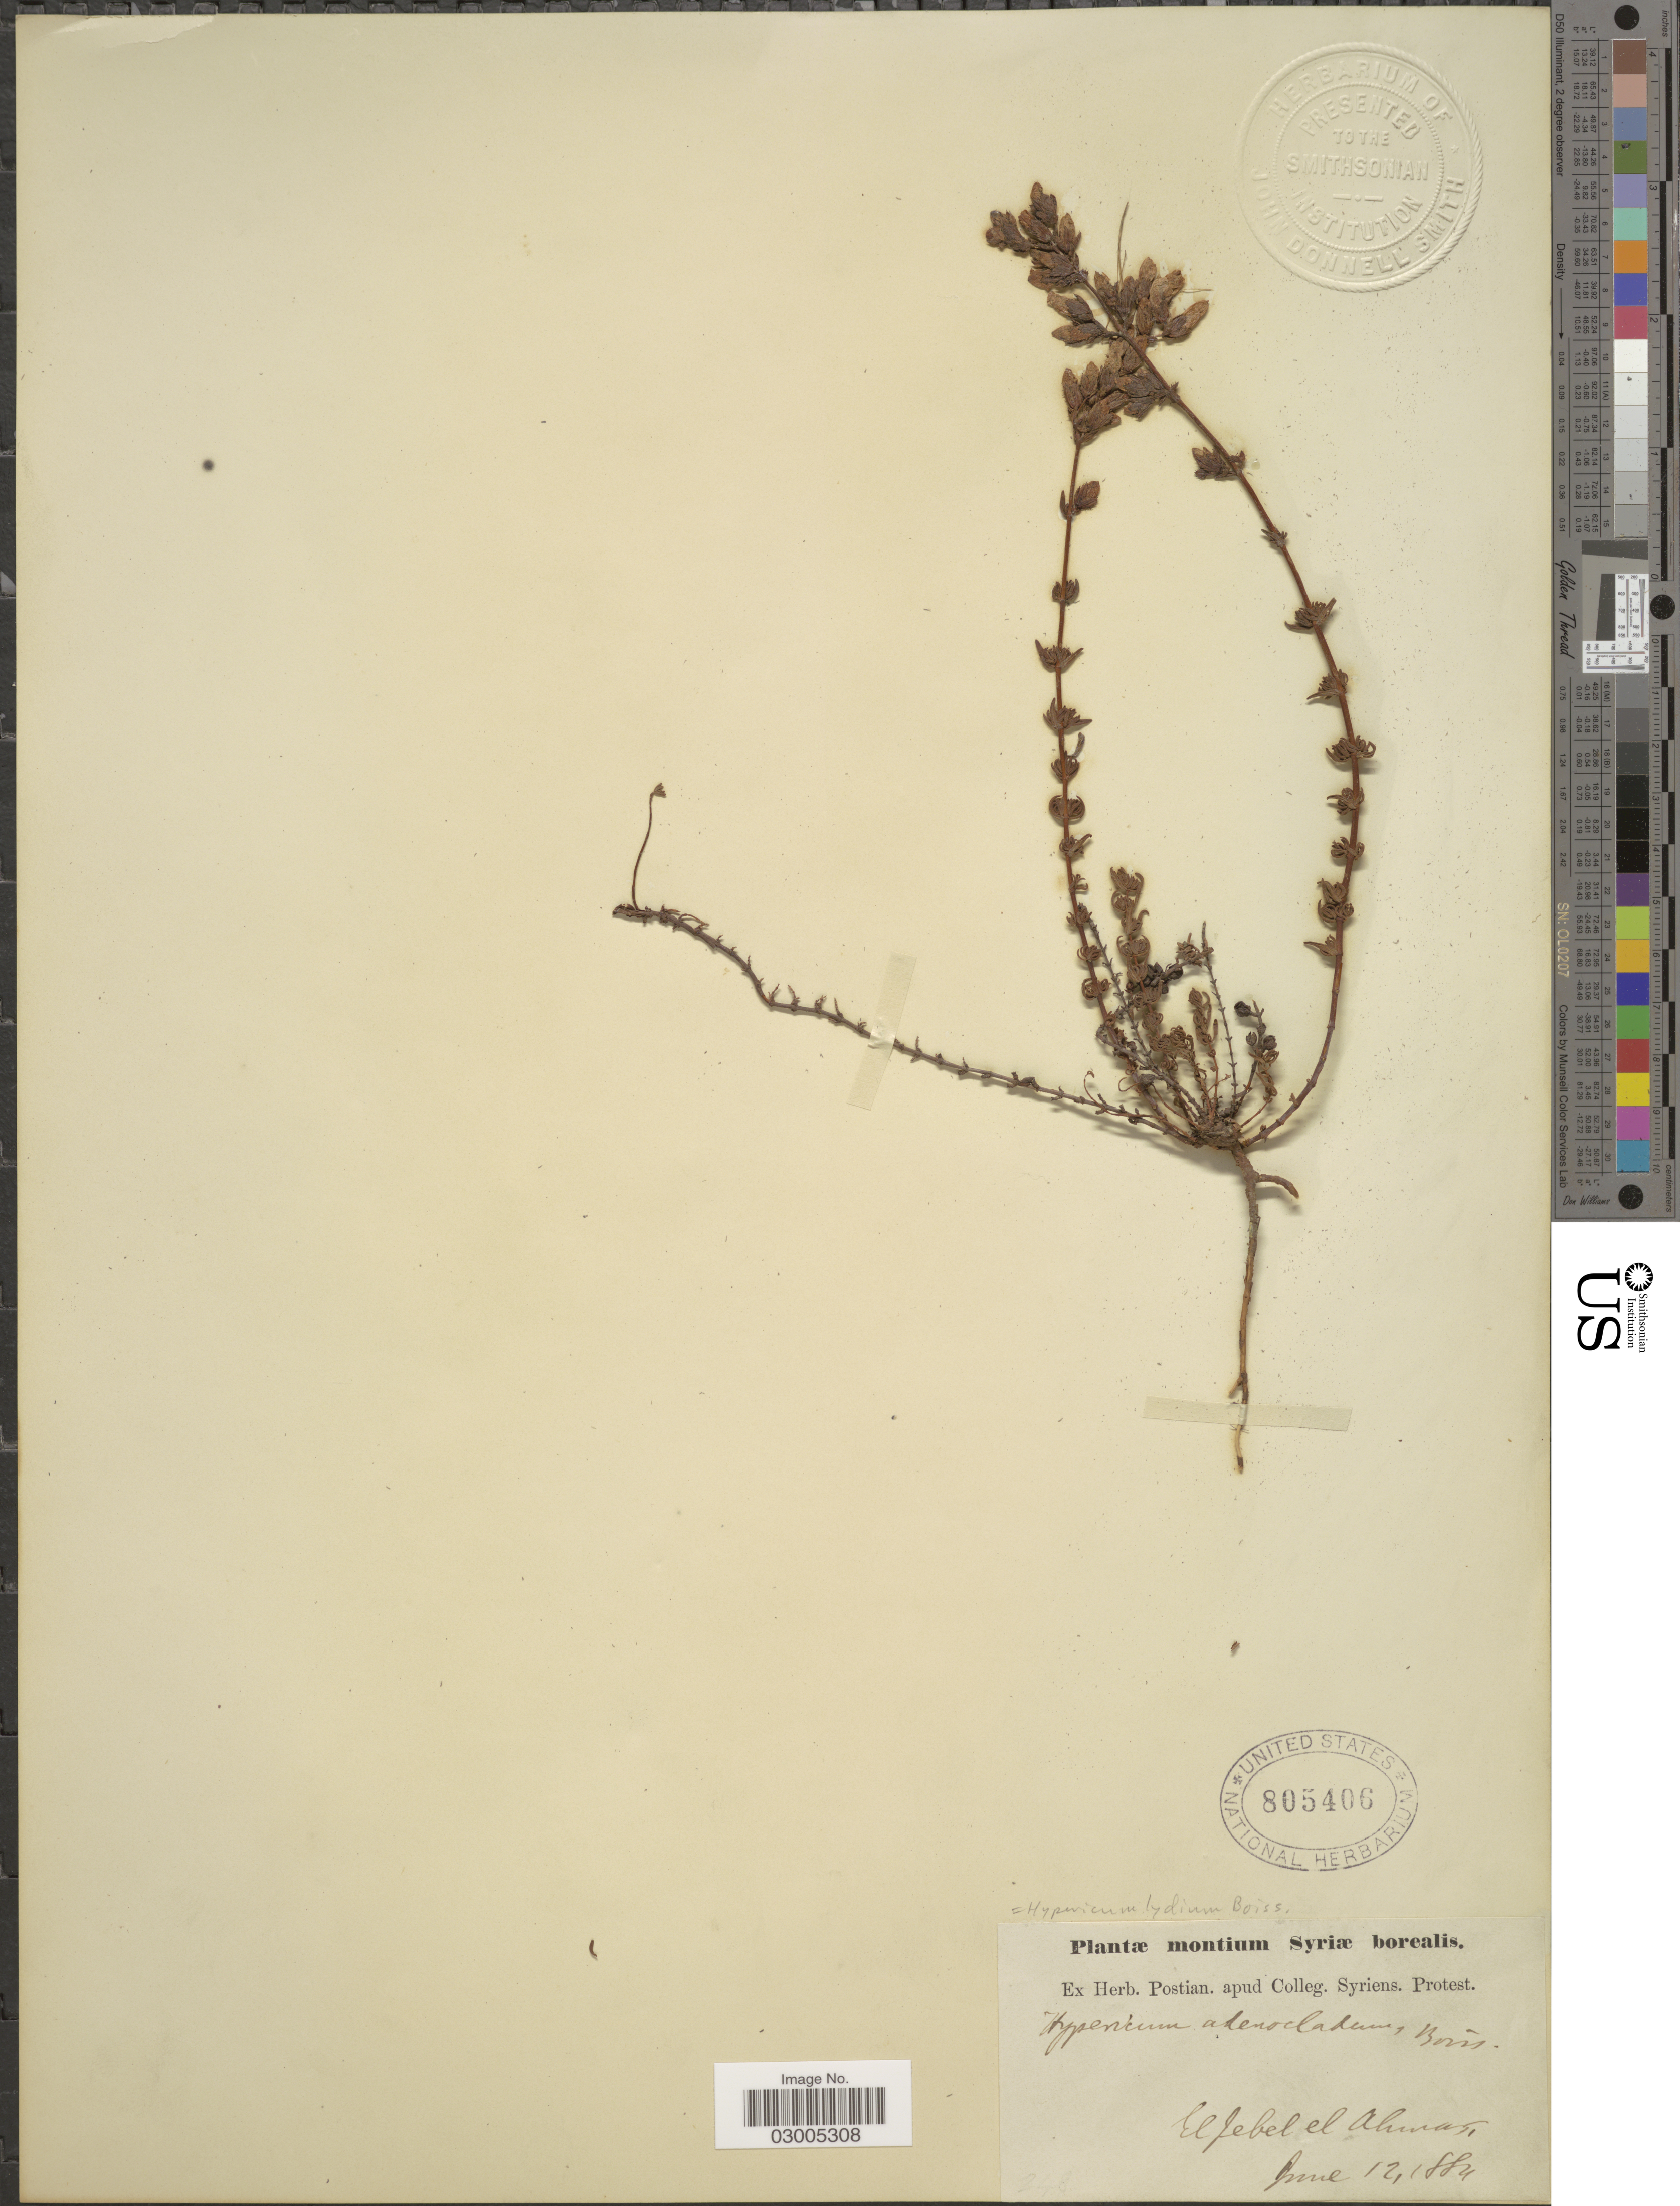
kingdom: Plantae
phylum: Tracheophyta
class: Magnoliopsida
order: Malpighiales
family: Hypericaceae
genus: Hypericum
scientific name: Hypericum lydium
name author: Boiss.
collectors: ex herb. Postian. apud Colleg. Syriens. Protest. USE "Fannie P. A. Shepard" (10308853) AS PRIMARY COLLECTOR INSTEAD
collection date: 1884-06-12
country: Syria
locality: Syriæ borealis. El Jebel el Ahmor.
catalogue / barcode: US 805406